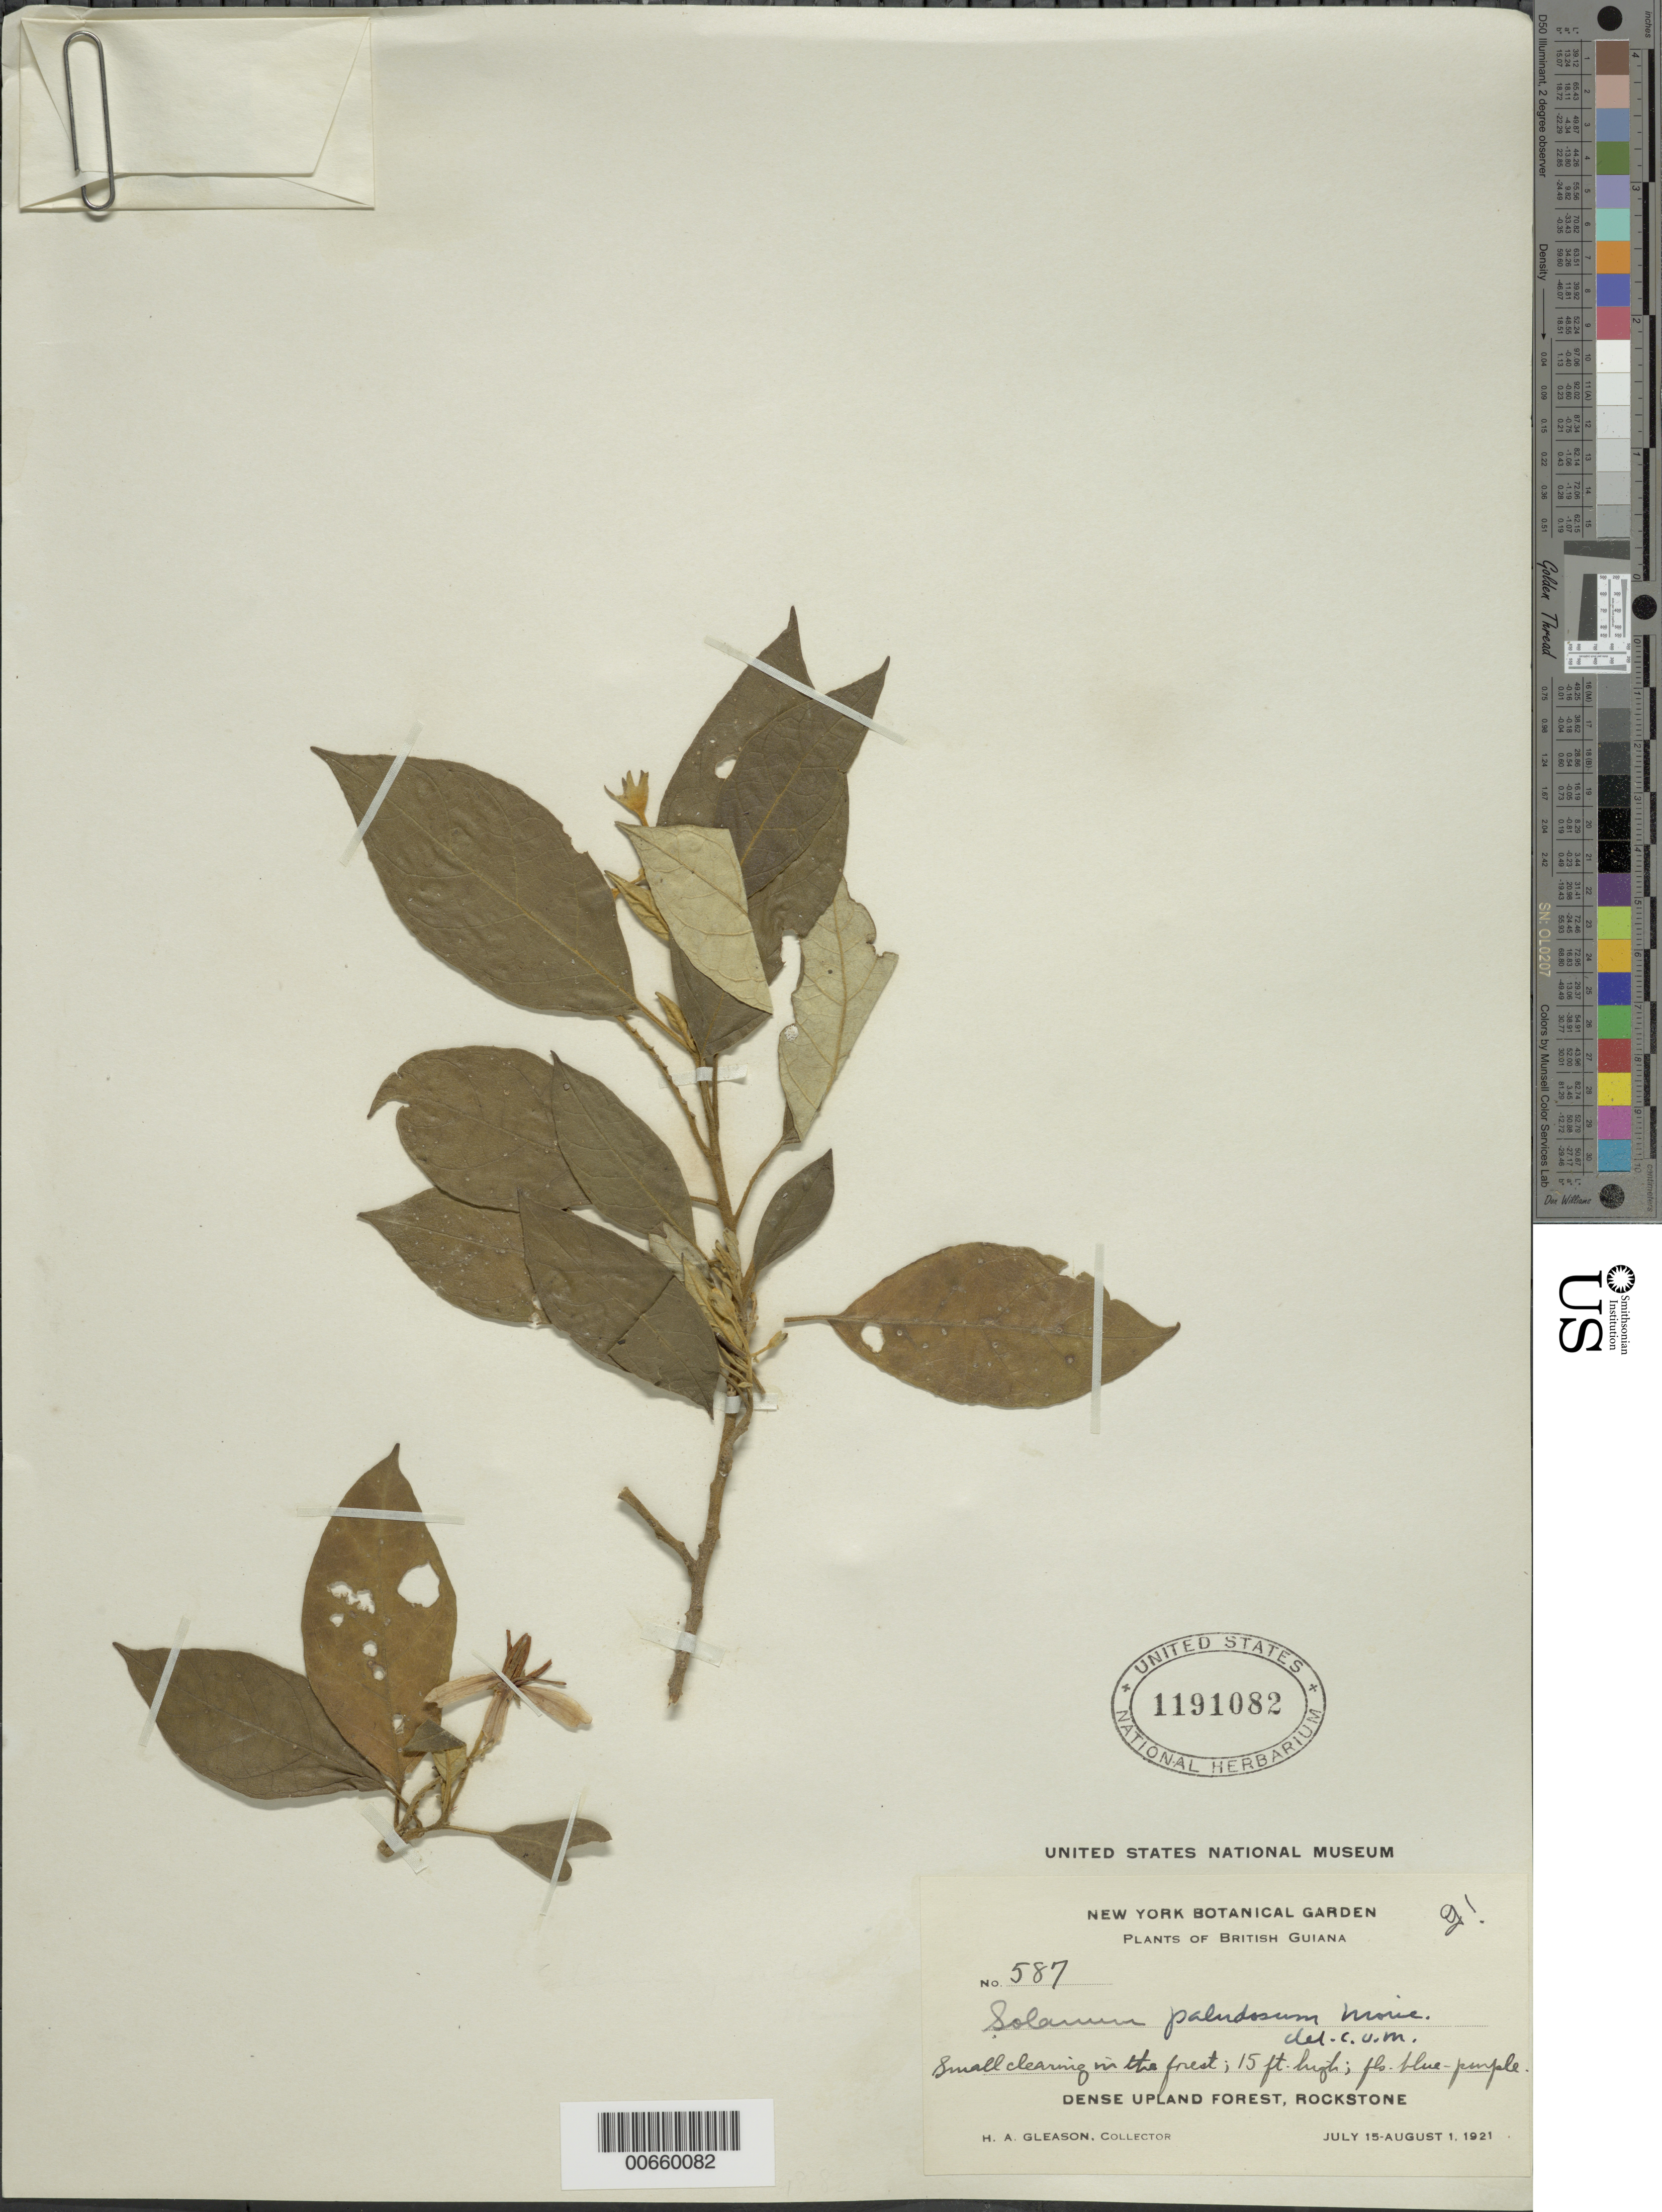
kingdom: Plantae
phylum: Tracheophyta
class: Magnoliopsida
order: Solanales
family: Solanaceae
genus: Solanum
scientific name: Solanum paludosum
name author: Moric.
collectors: H. A. Gleason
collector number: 587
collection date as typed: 7 Jul 1921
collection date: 1921-07-07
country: Guyana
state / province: U. Demerara-Berbice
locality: Rockstone, in and about the village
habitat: Small clearing in forest.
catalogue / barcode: US 1191082